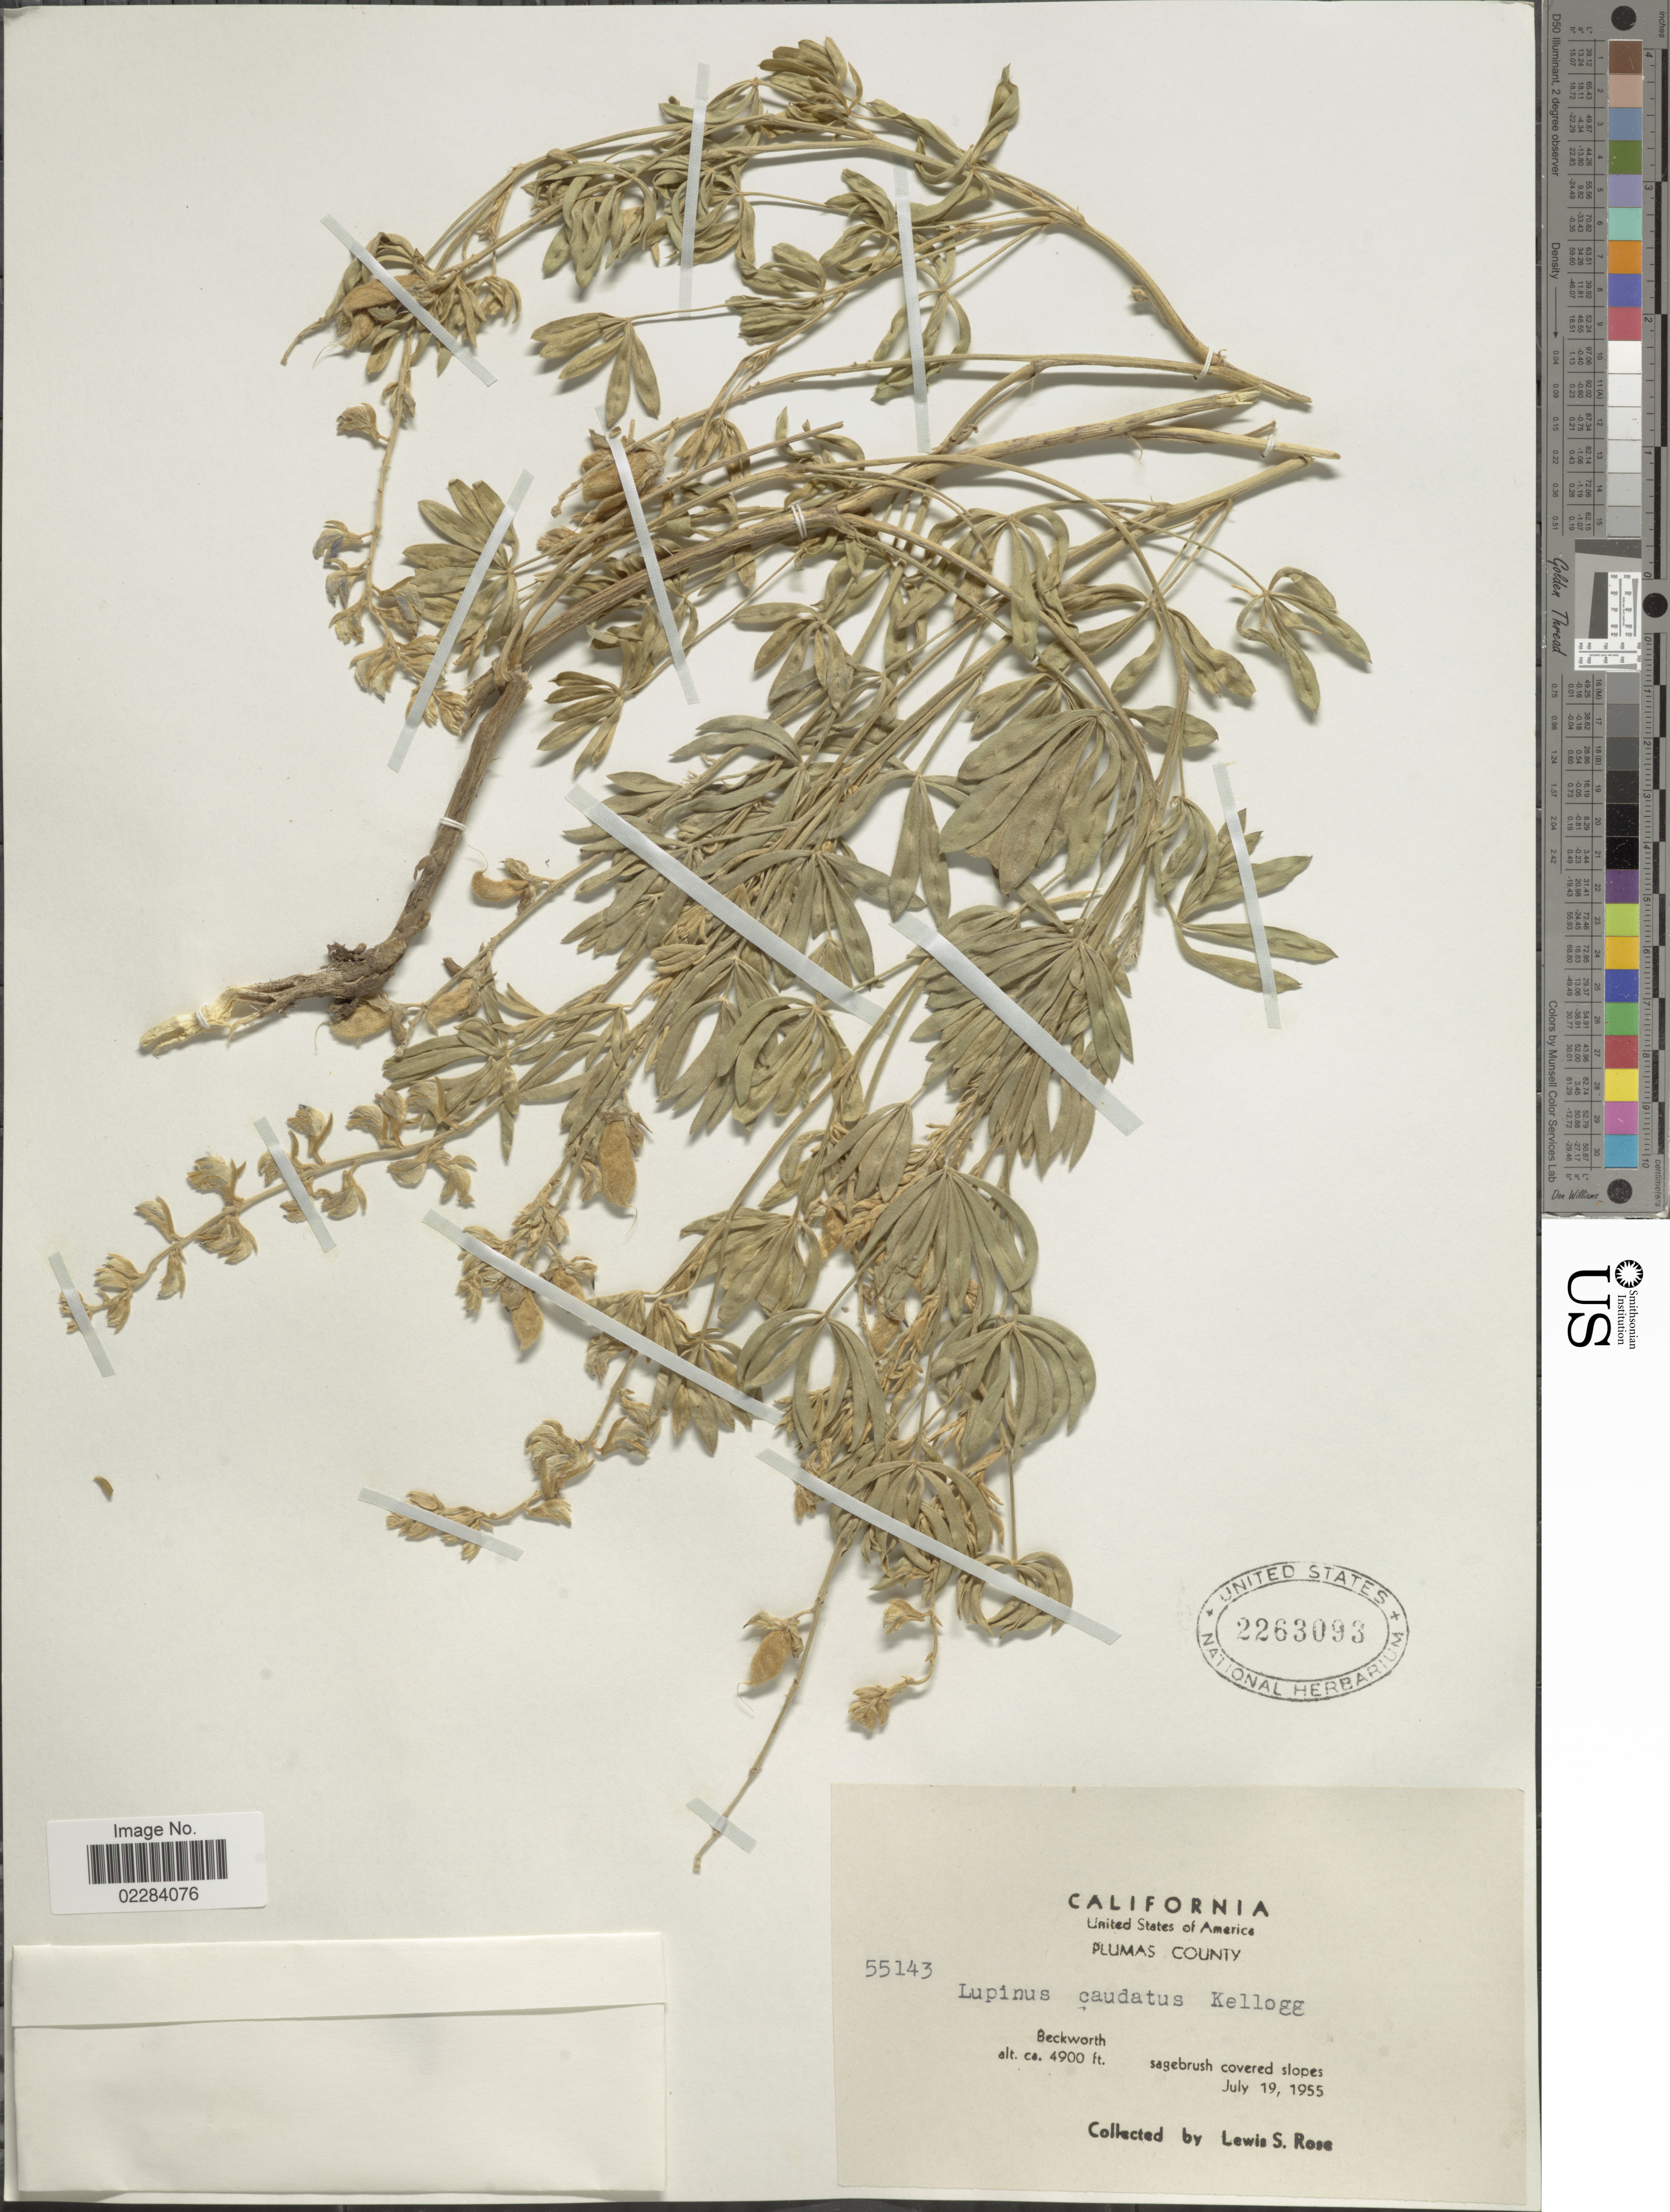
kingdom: Plantae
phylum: Tracheophyta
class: Magnoliopsida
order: Fabales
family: Fabaceae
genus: Lupinus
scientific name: Lupinus argenteus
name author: Pursh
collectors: L. S. Rose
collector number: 55143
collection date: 1955-07-19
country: United States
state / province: California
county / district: Plumas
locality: Plumas County. Beckworth. sagebrush covered slopes.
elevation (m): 1494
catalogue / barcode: US 2263093